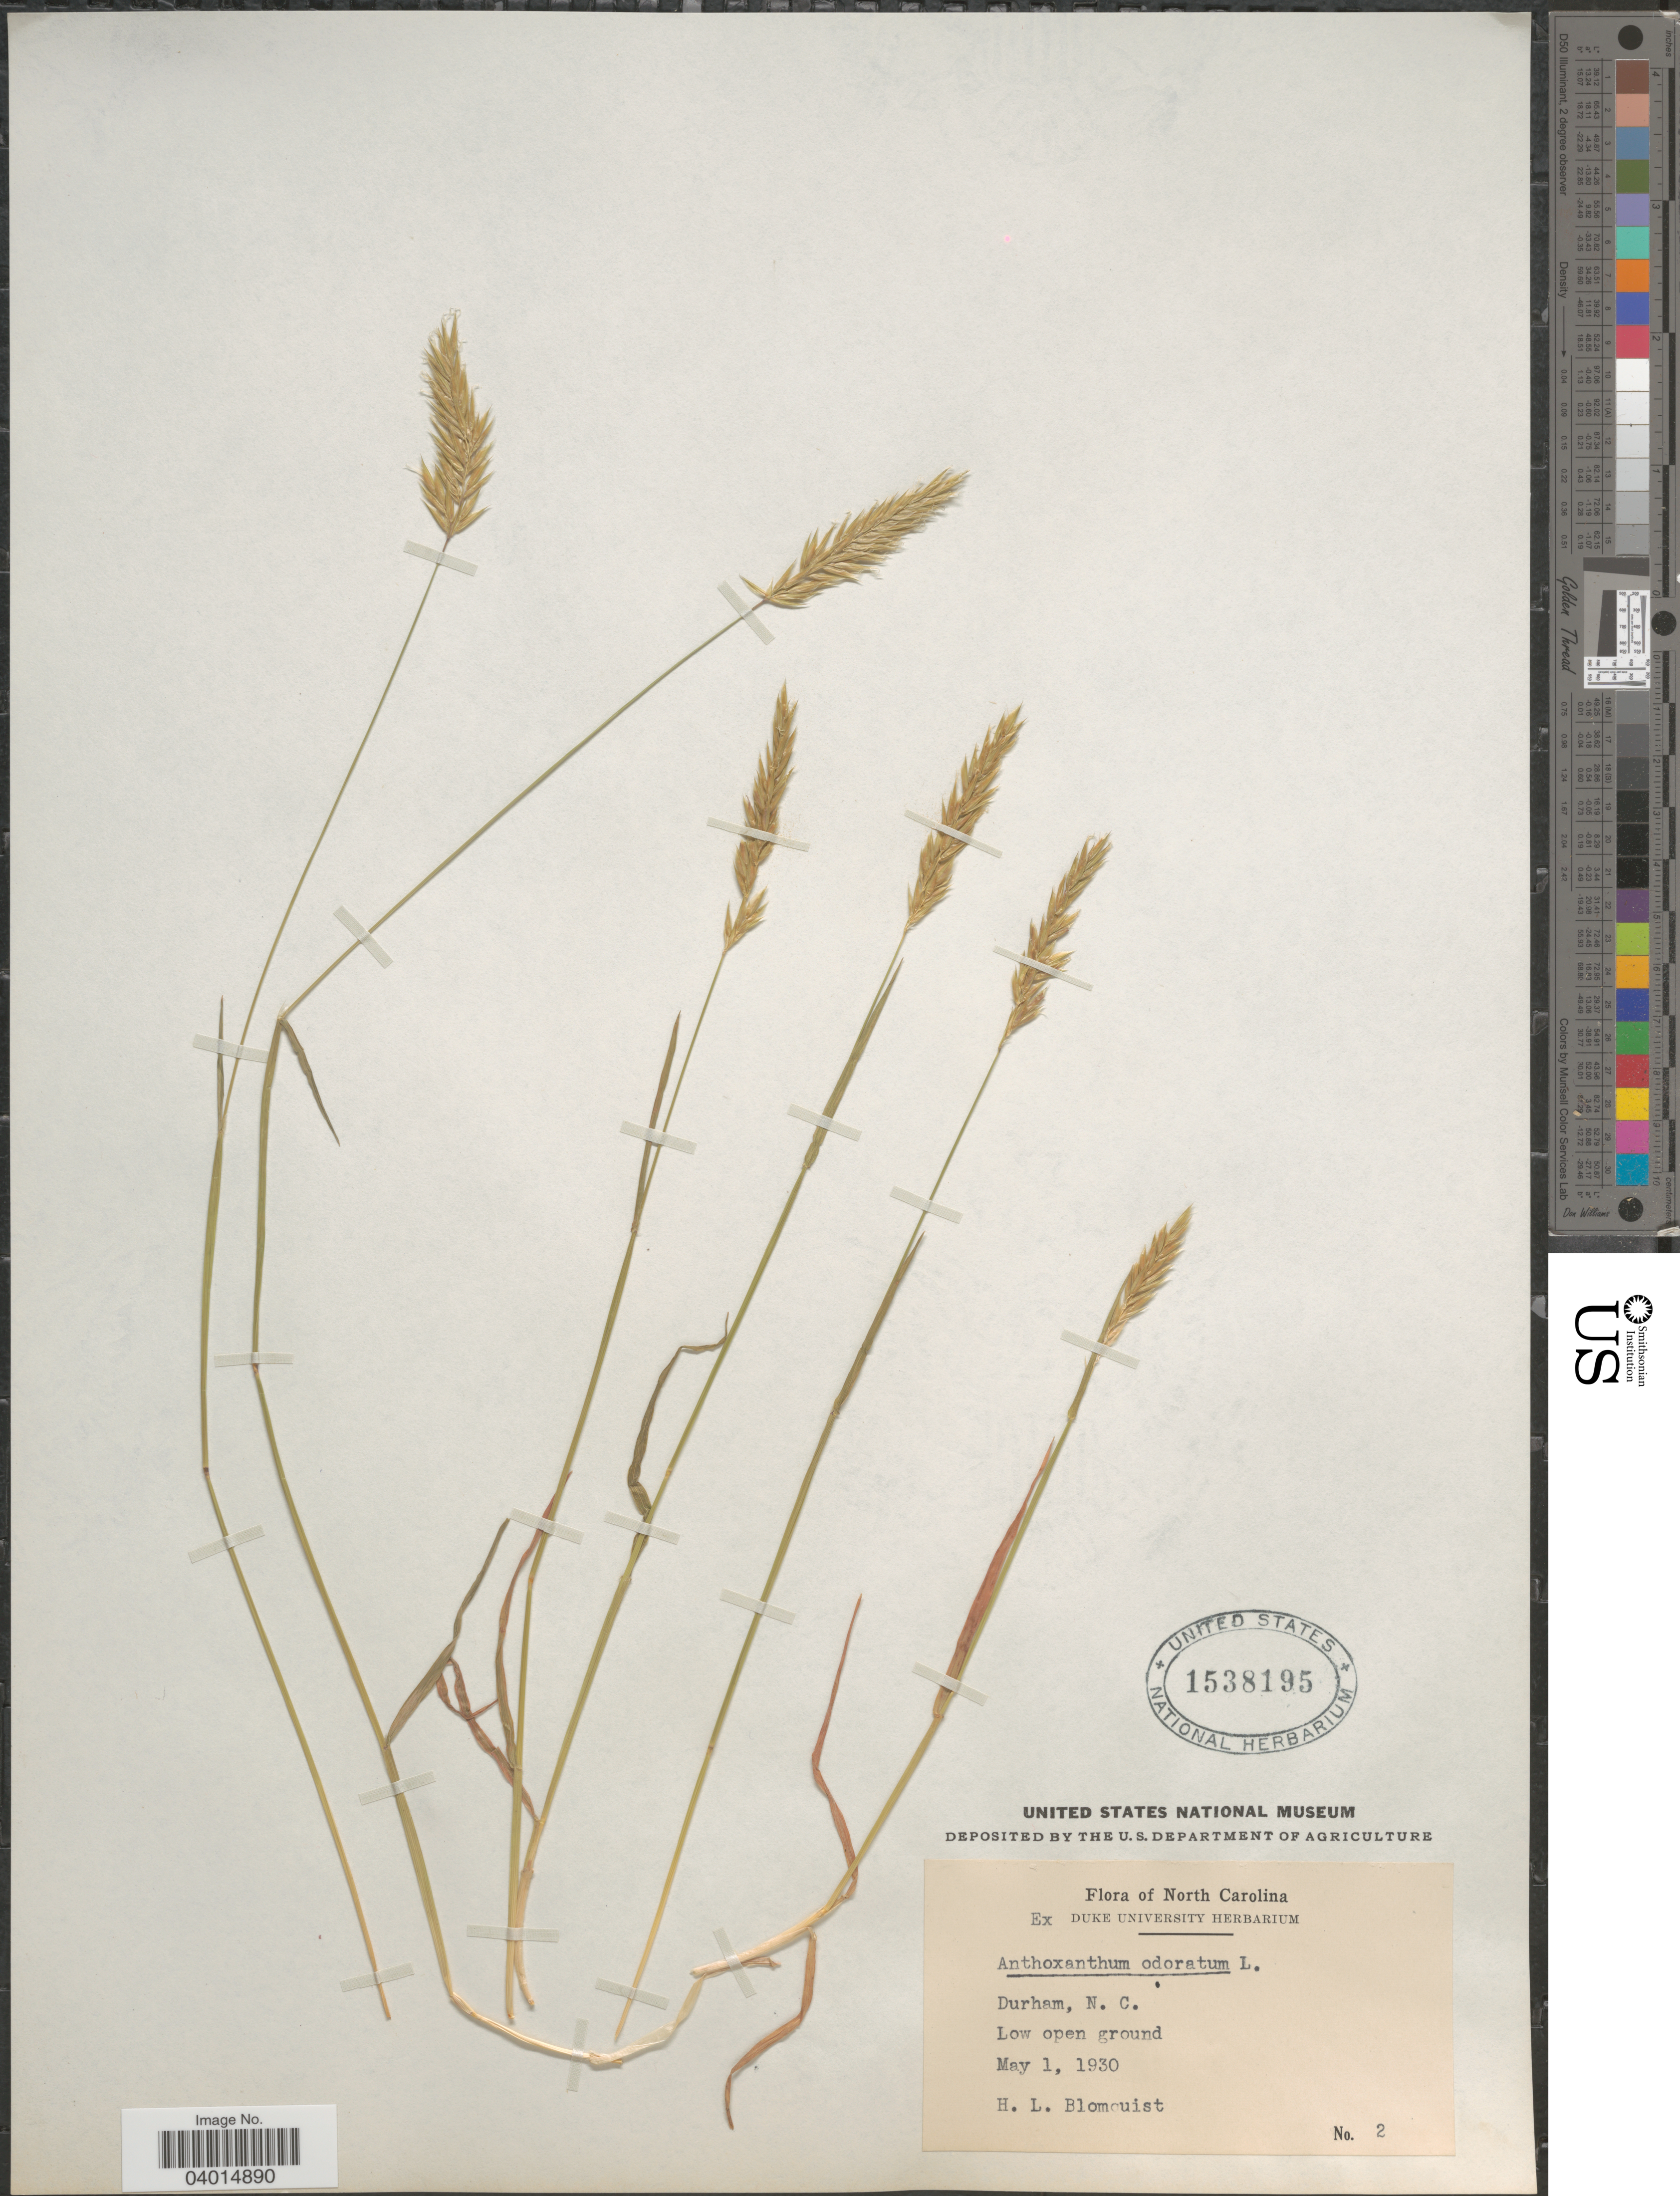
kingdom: Plantae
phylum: Tracheophyta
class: Liliopsida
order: Poales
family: Poaceae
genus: Anthoxanthum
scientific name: Anthoxanthum odoratum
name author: L.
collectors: H. Blomquist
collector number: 2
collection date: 1930-05-01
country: United States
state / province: North Carolina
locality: Durham.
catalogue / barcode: US 1538195